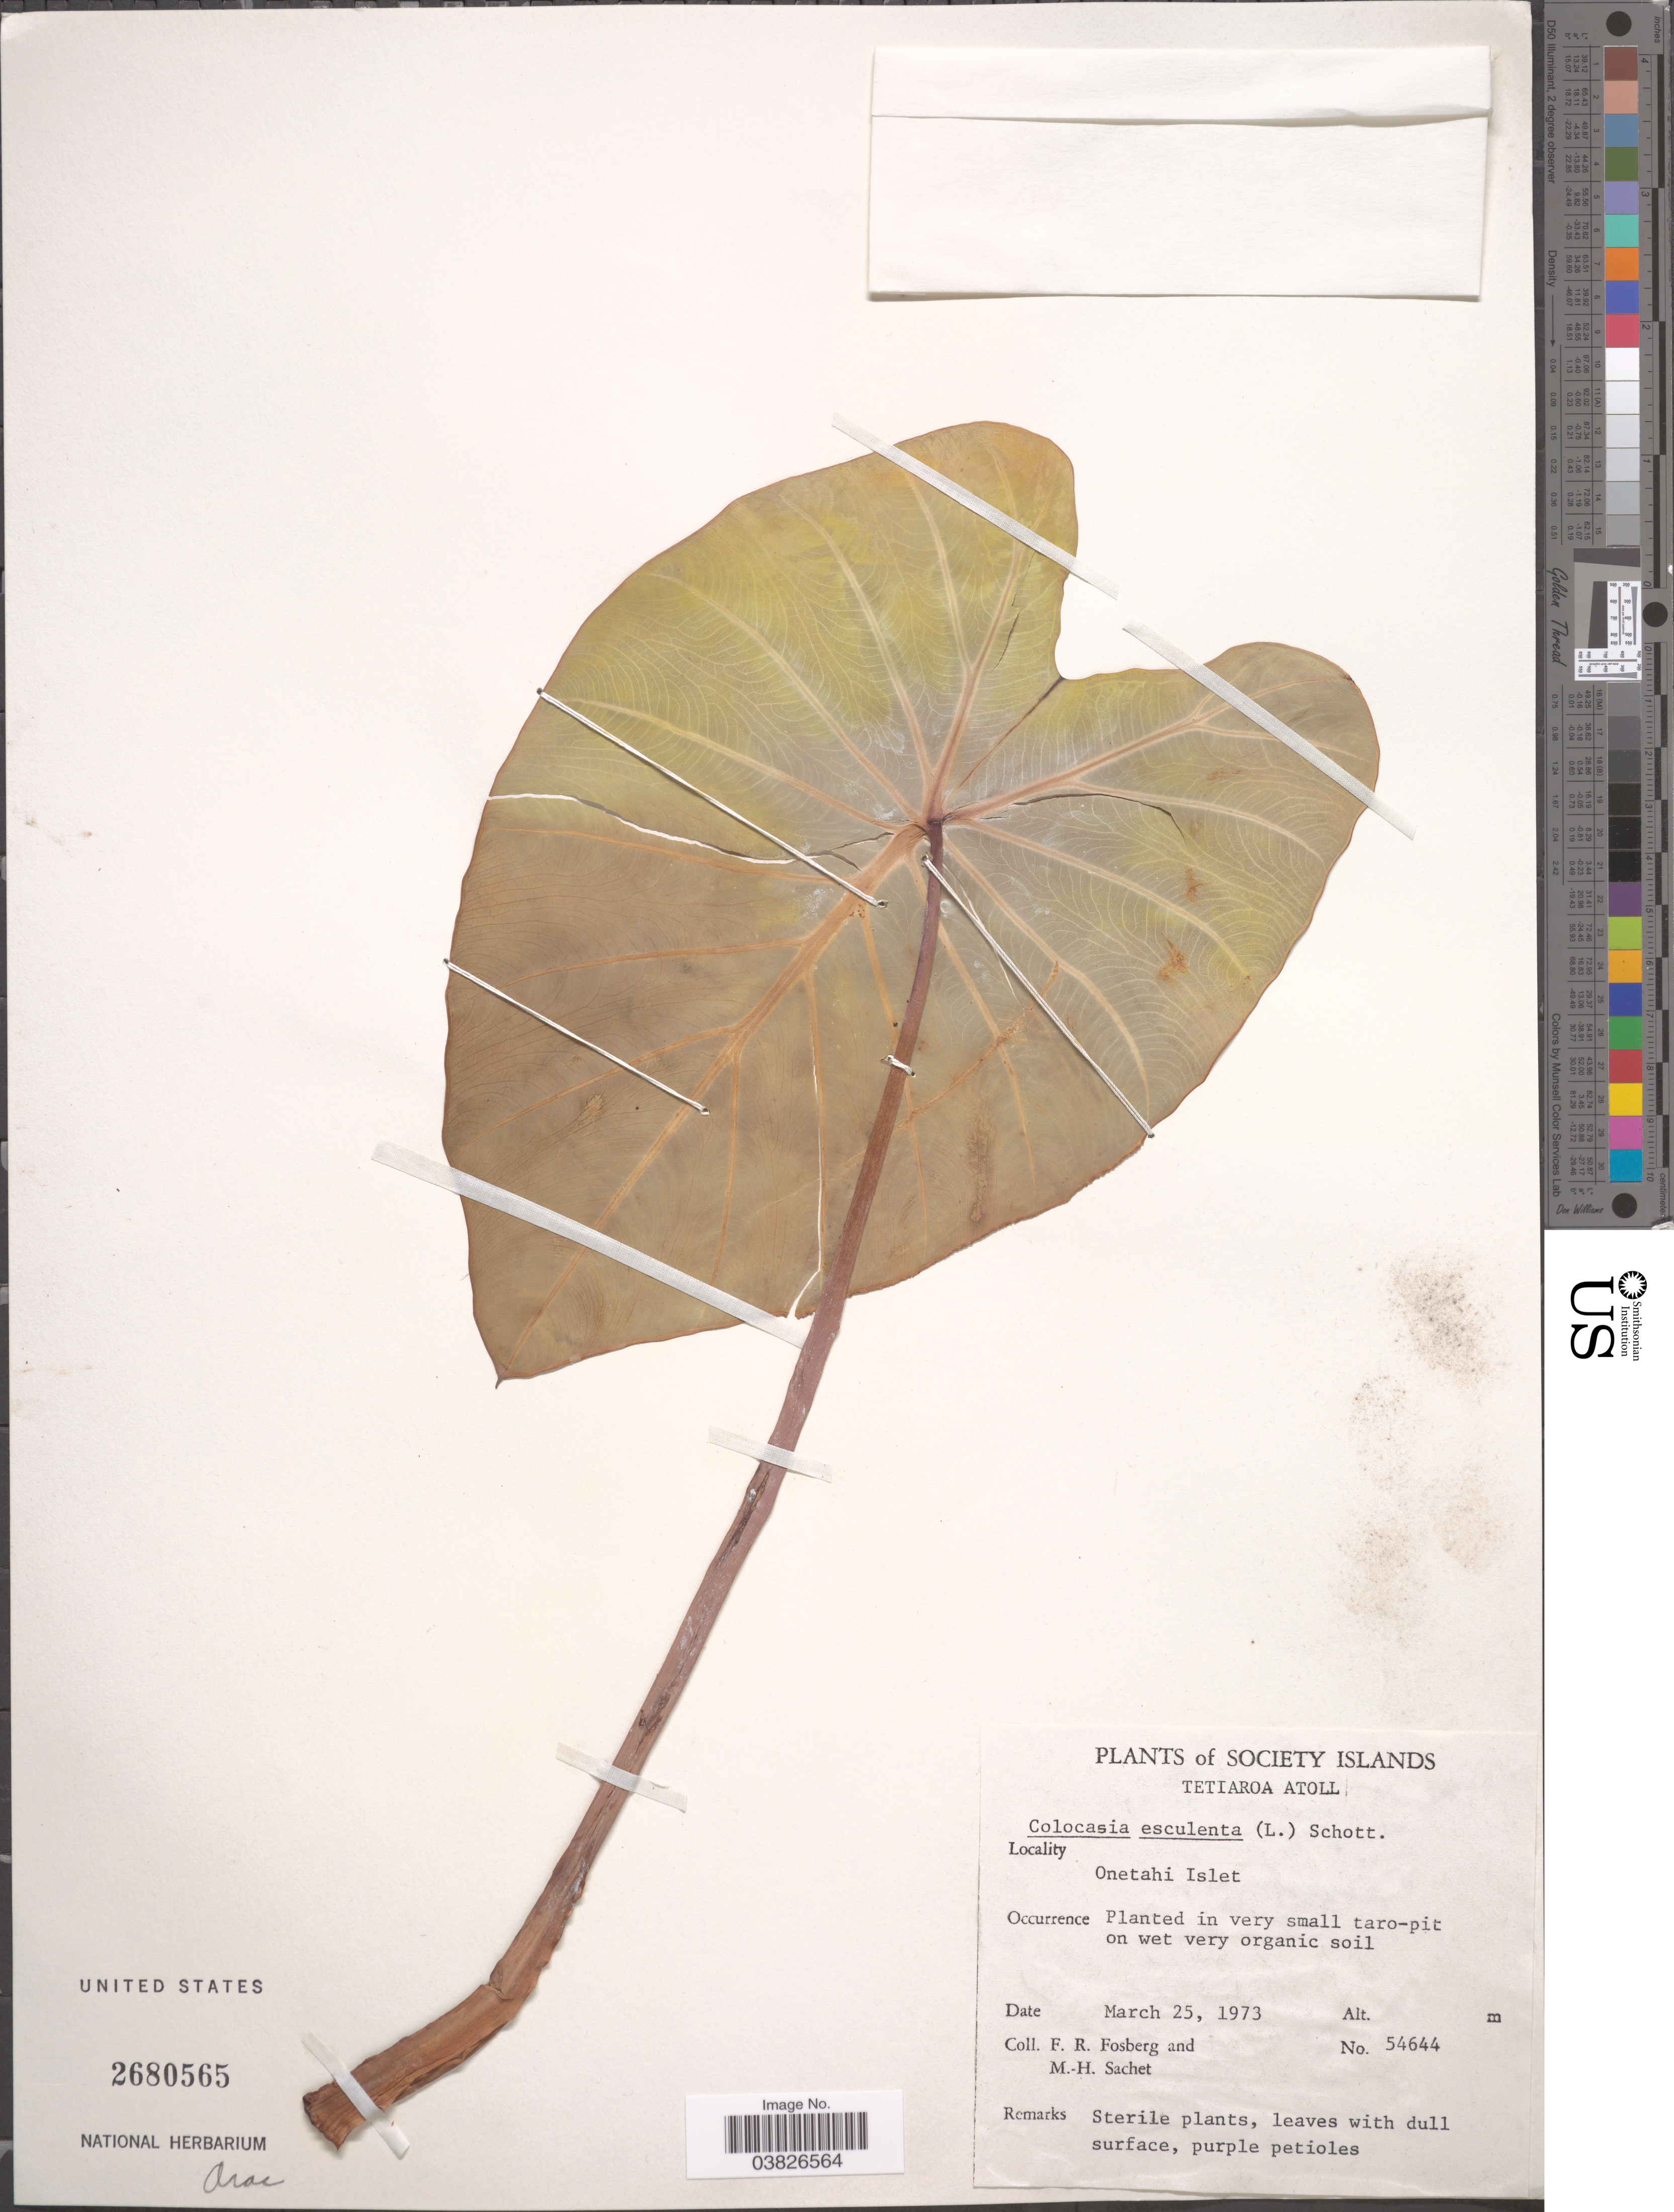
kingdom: Plantae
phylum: Tracheophyta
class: Liliopsida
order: Alismatales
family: Araceae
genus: Colocasia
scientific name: Colocasia esculenta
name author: (L.) Schott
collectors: F. R. Fosberg & M.-H. Sachet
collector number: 54644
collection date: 1973-03-25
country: French Polynesia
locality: Society Islands. Tetiaroa Atoll. Onetahi Islet.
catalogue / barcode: US 2680565